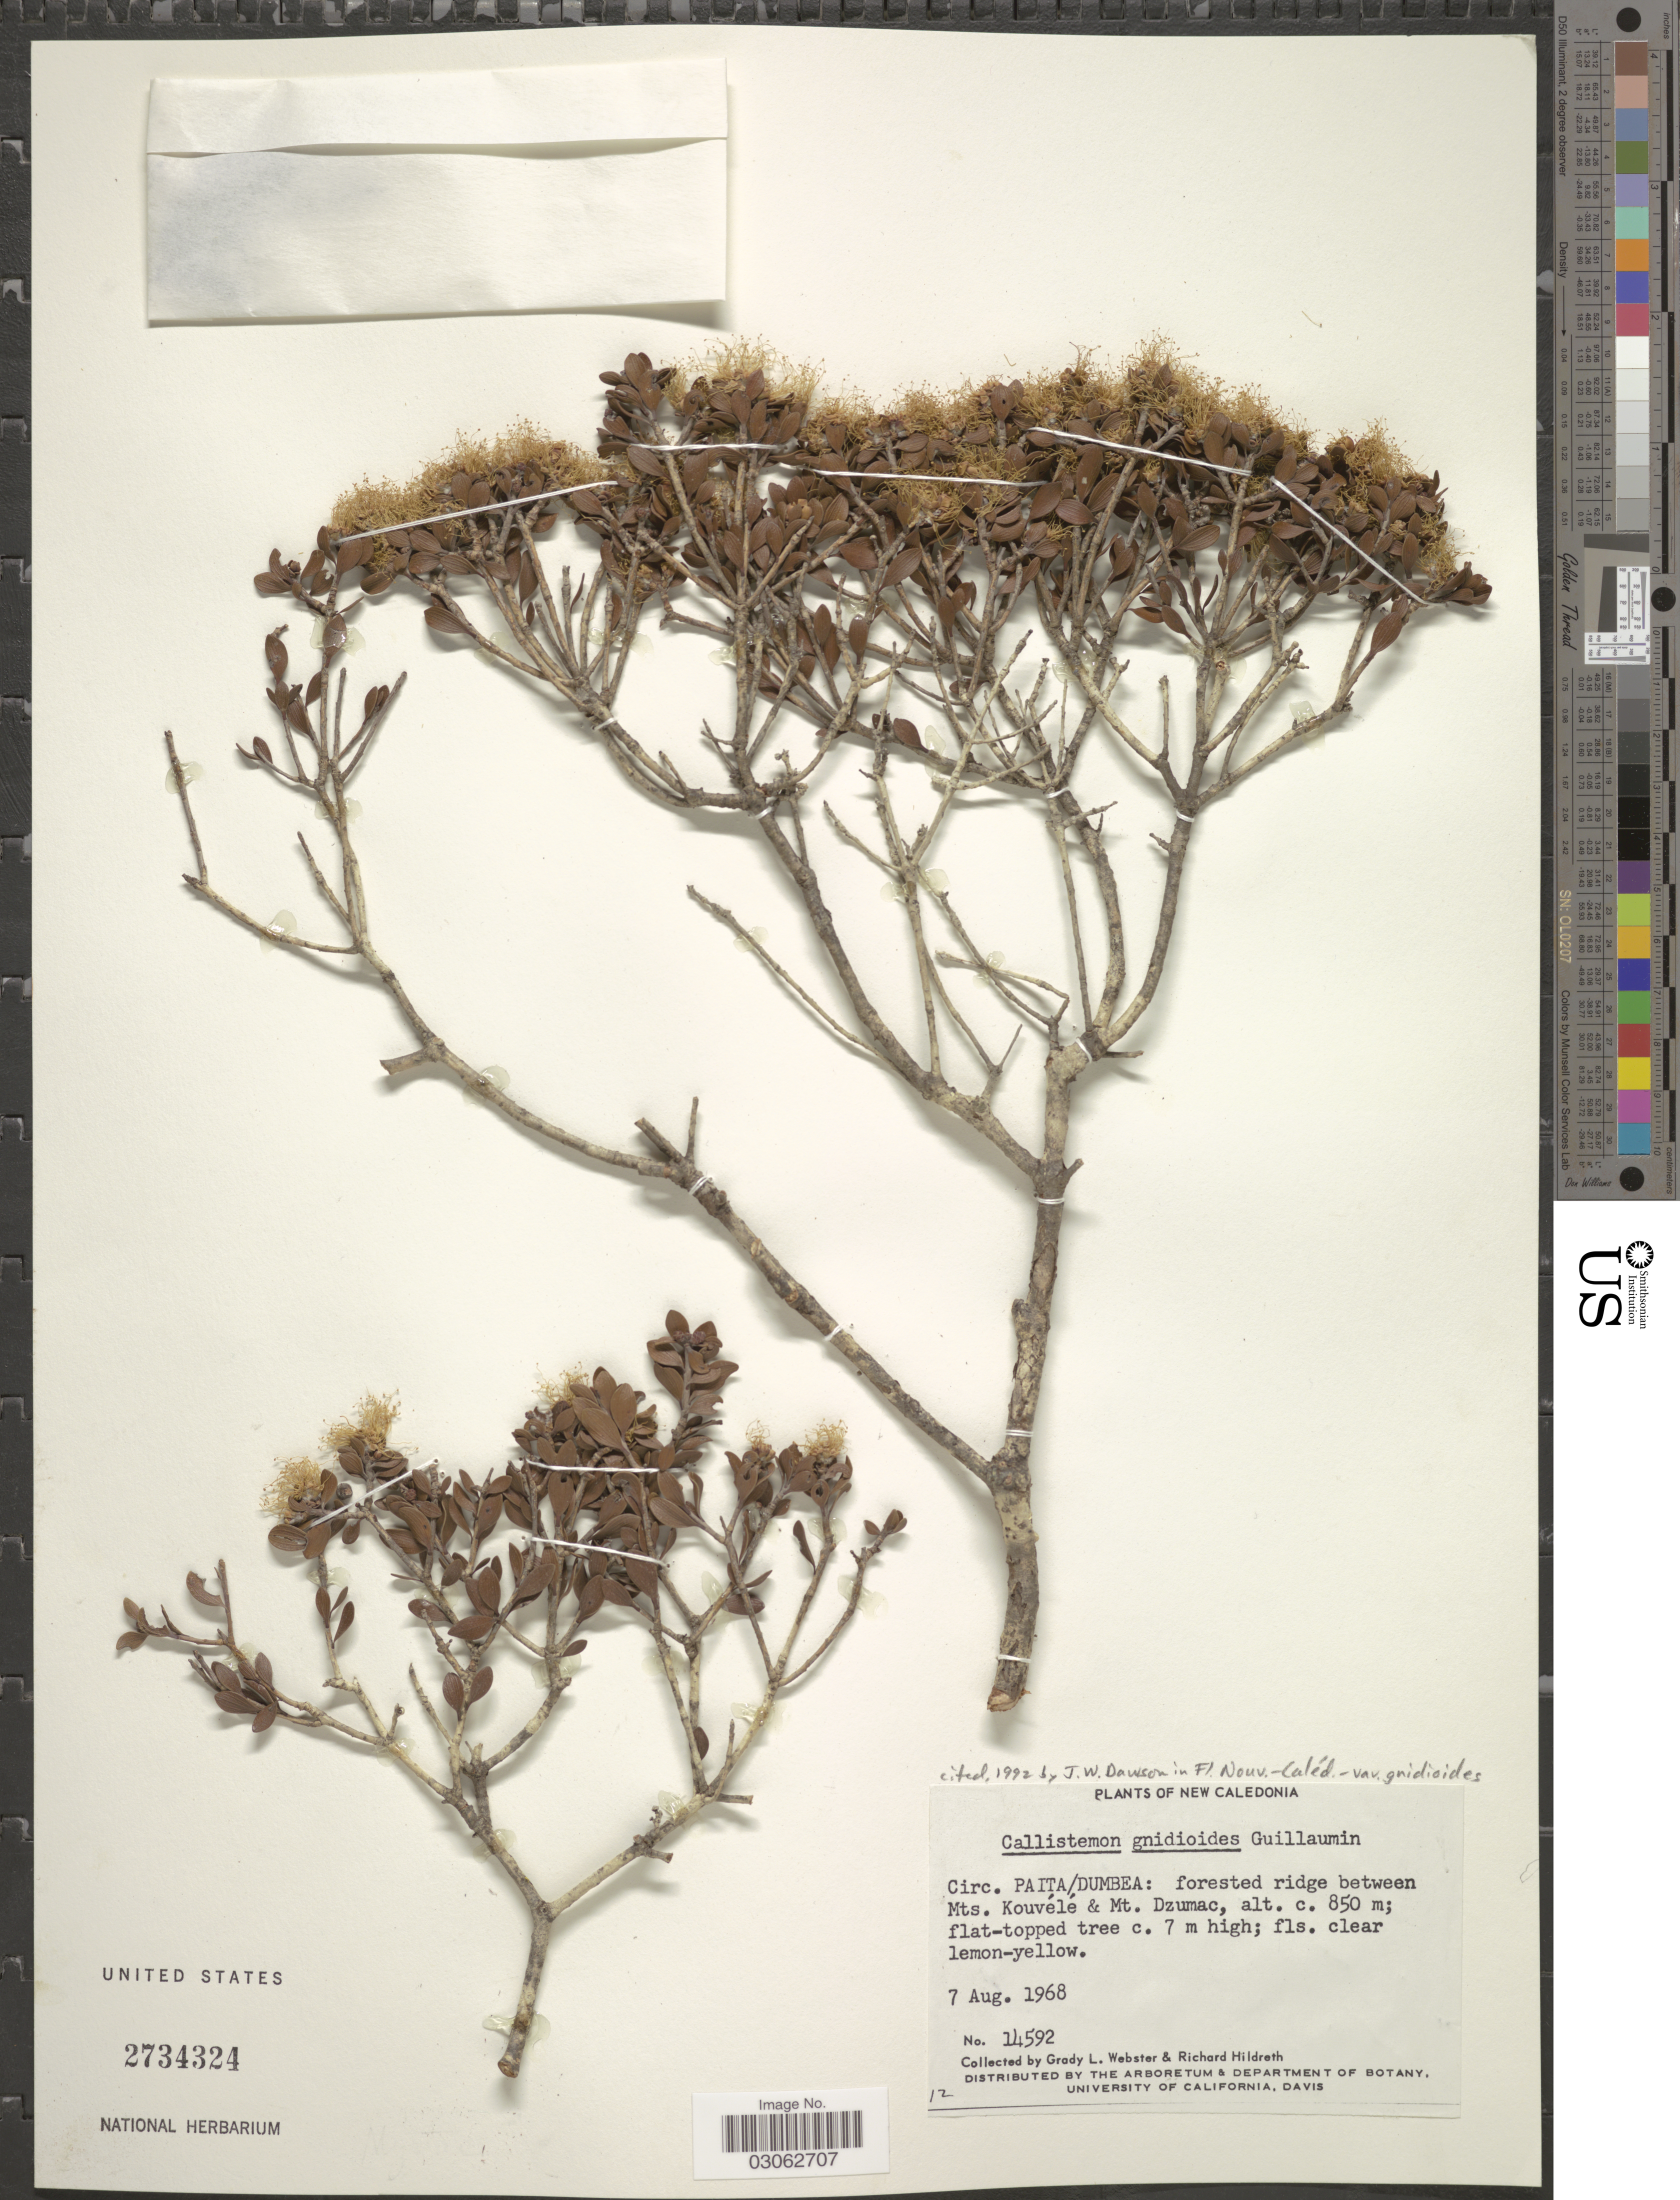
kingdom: Plantae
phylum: Tracheophyta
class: Magnoliopsida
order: Myrtales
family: Myrtaceae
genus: Callistemon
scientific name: Callistemon gnidioides var. gnidioides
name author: Guillaumin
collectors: G. L. Webster & R. Hildreth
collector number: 14592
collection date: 1968-08-07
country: New Caledonia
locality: Circ. Paita/Dumbea: forested ridge between Mts. Kouvélé & Mt. Dzumac.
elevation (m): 850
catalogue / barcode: US 2734324